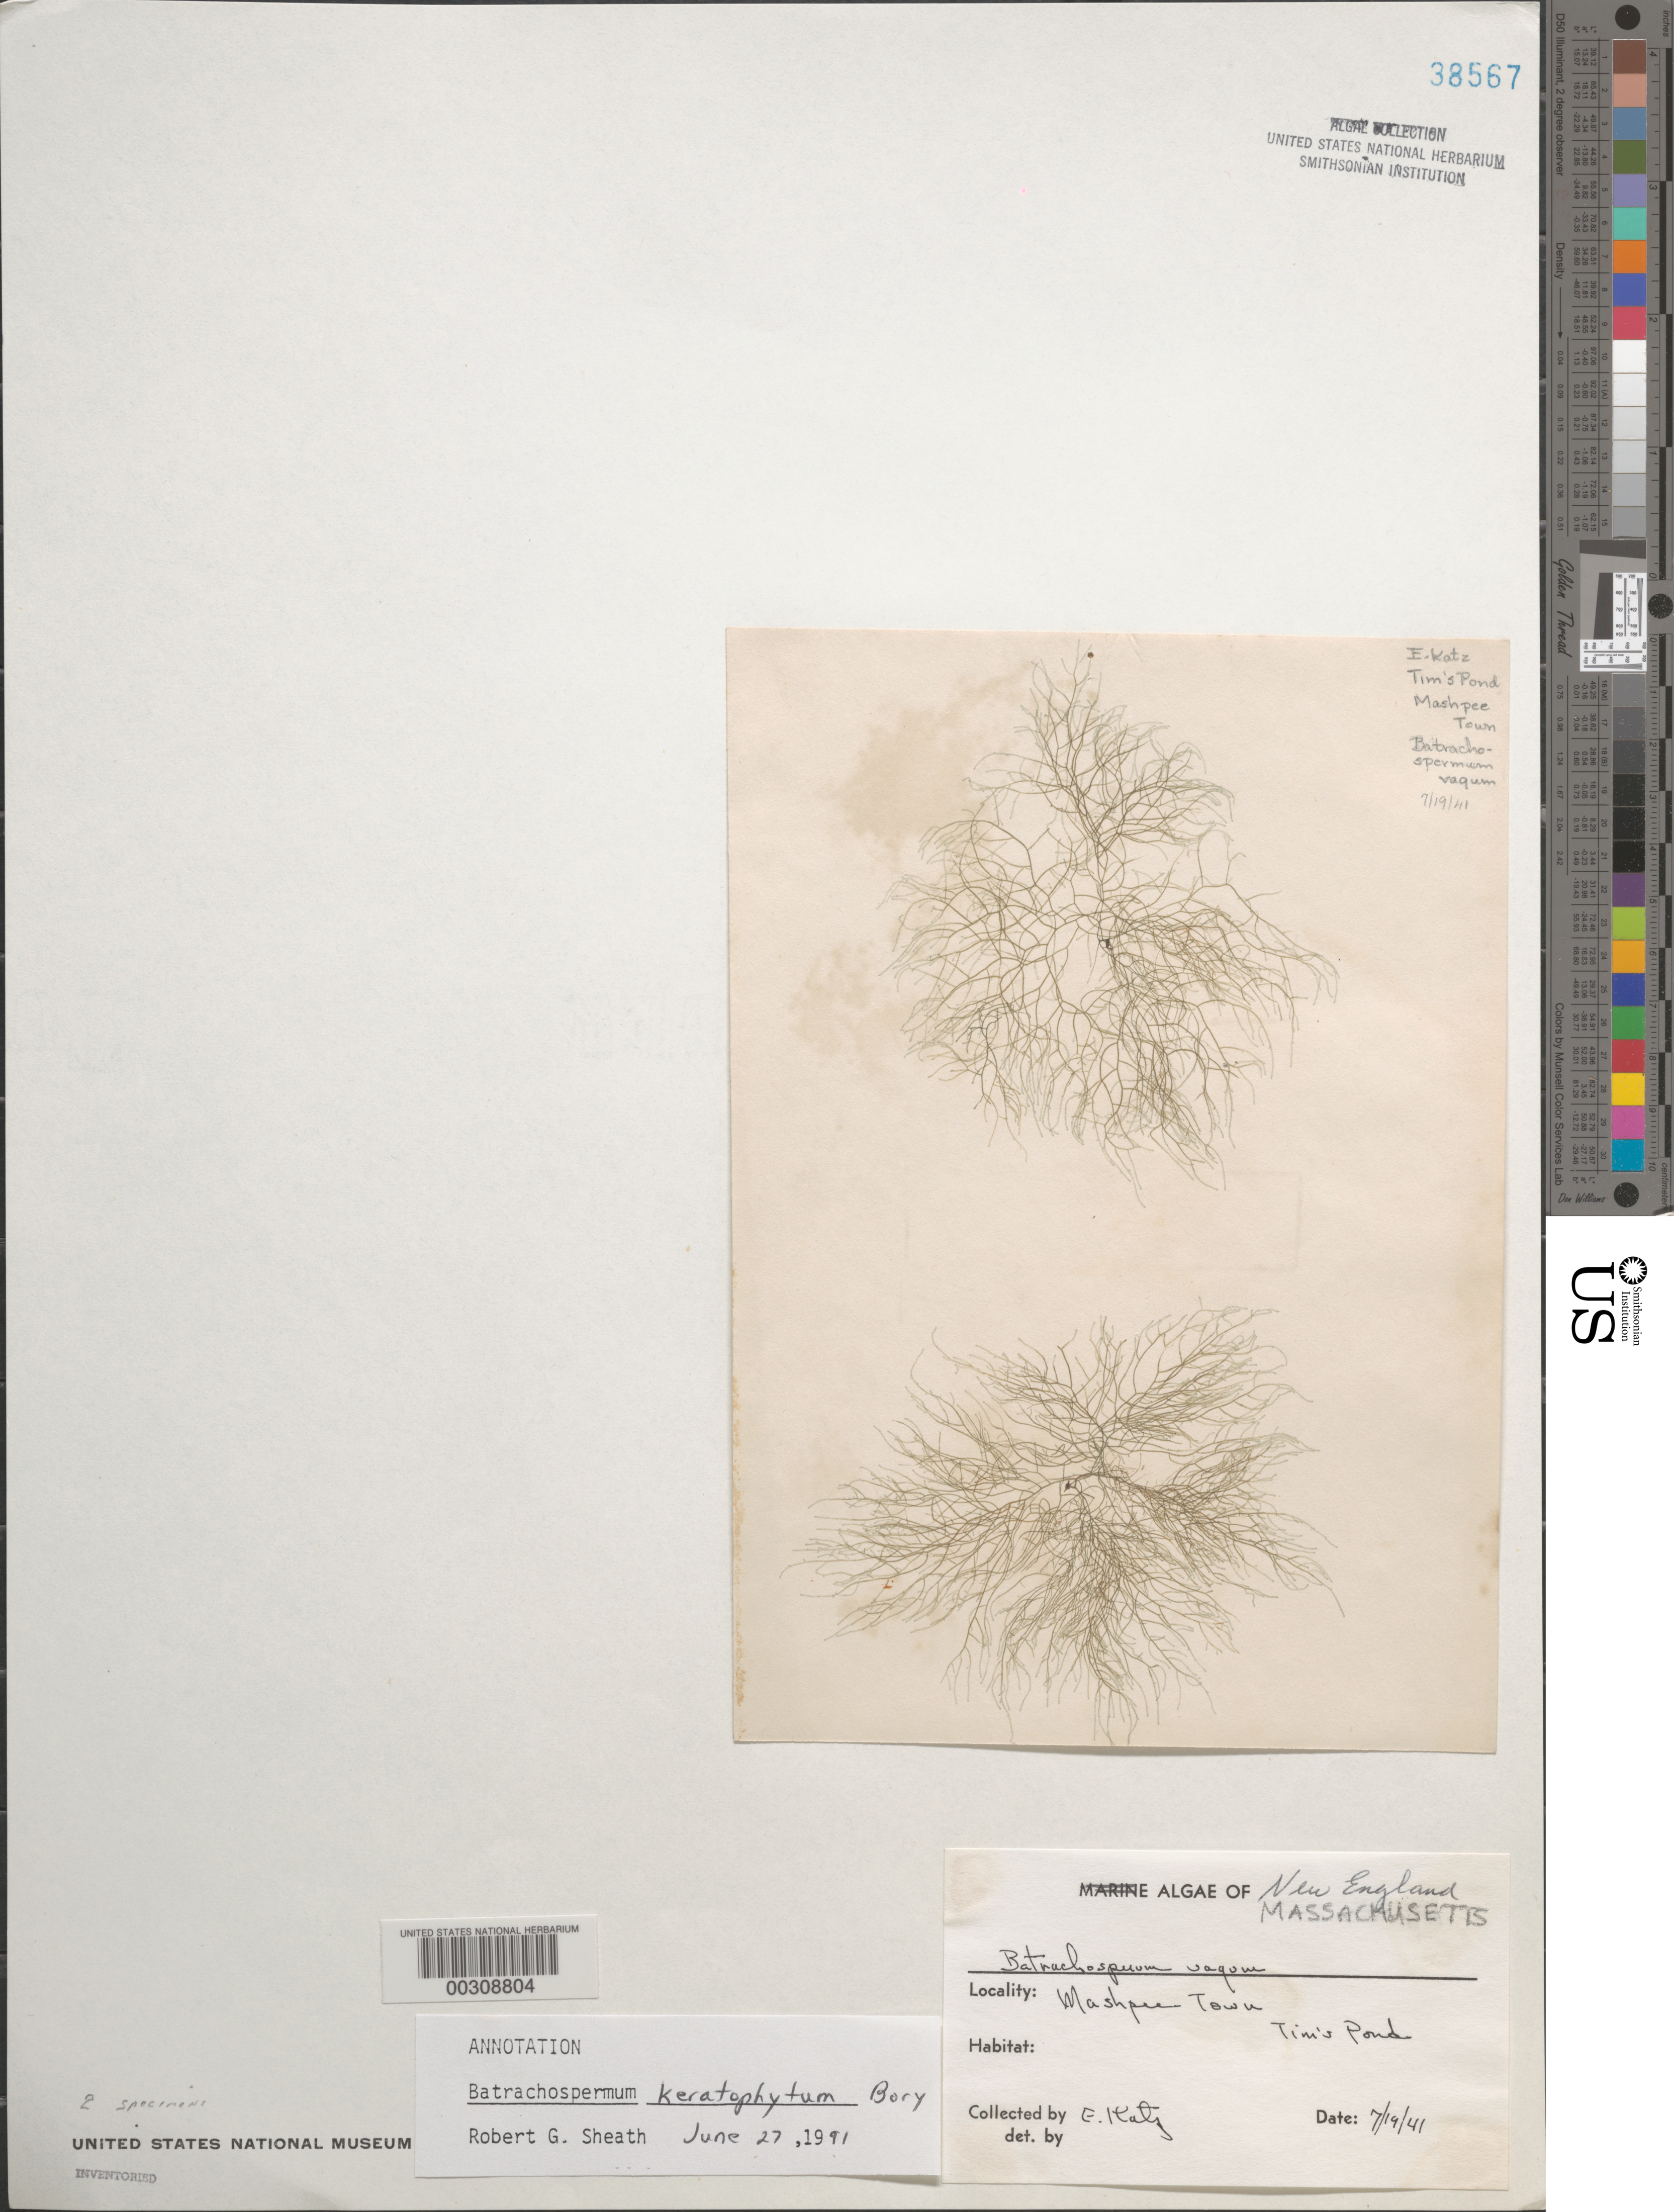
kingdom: Plantae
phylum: Rhodophyta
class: Florideophyceae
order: Batrachospermales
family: Batrachospermaceae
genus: Paludicola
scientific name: Paludicola keratophyta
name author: (Bory) M.L. Vis & Necchi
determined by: Algae name updating Project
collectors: E. Katz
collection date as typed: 19 Jul 1941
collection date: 1941-07-19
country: United States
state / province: Massachusetts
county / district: Barnstable County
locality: Mashpee, Tim's Pond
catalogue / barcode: US 38567